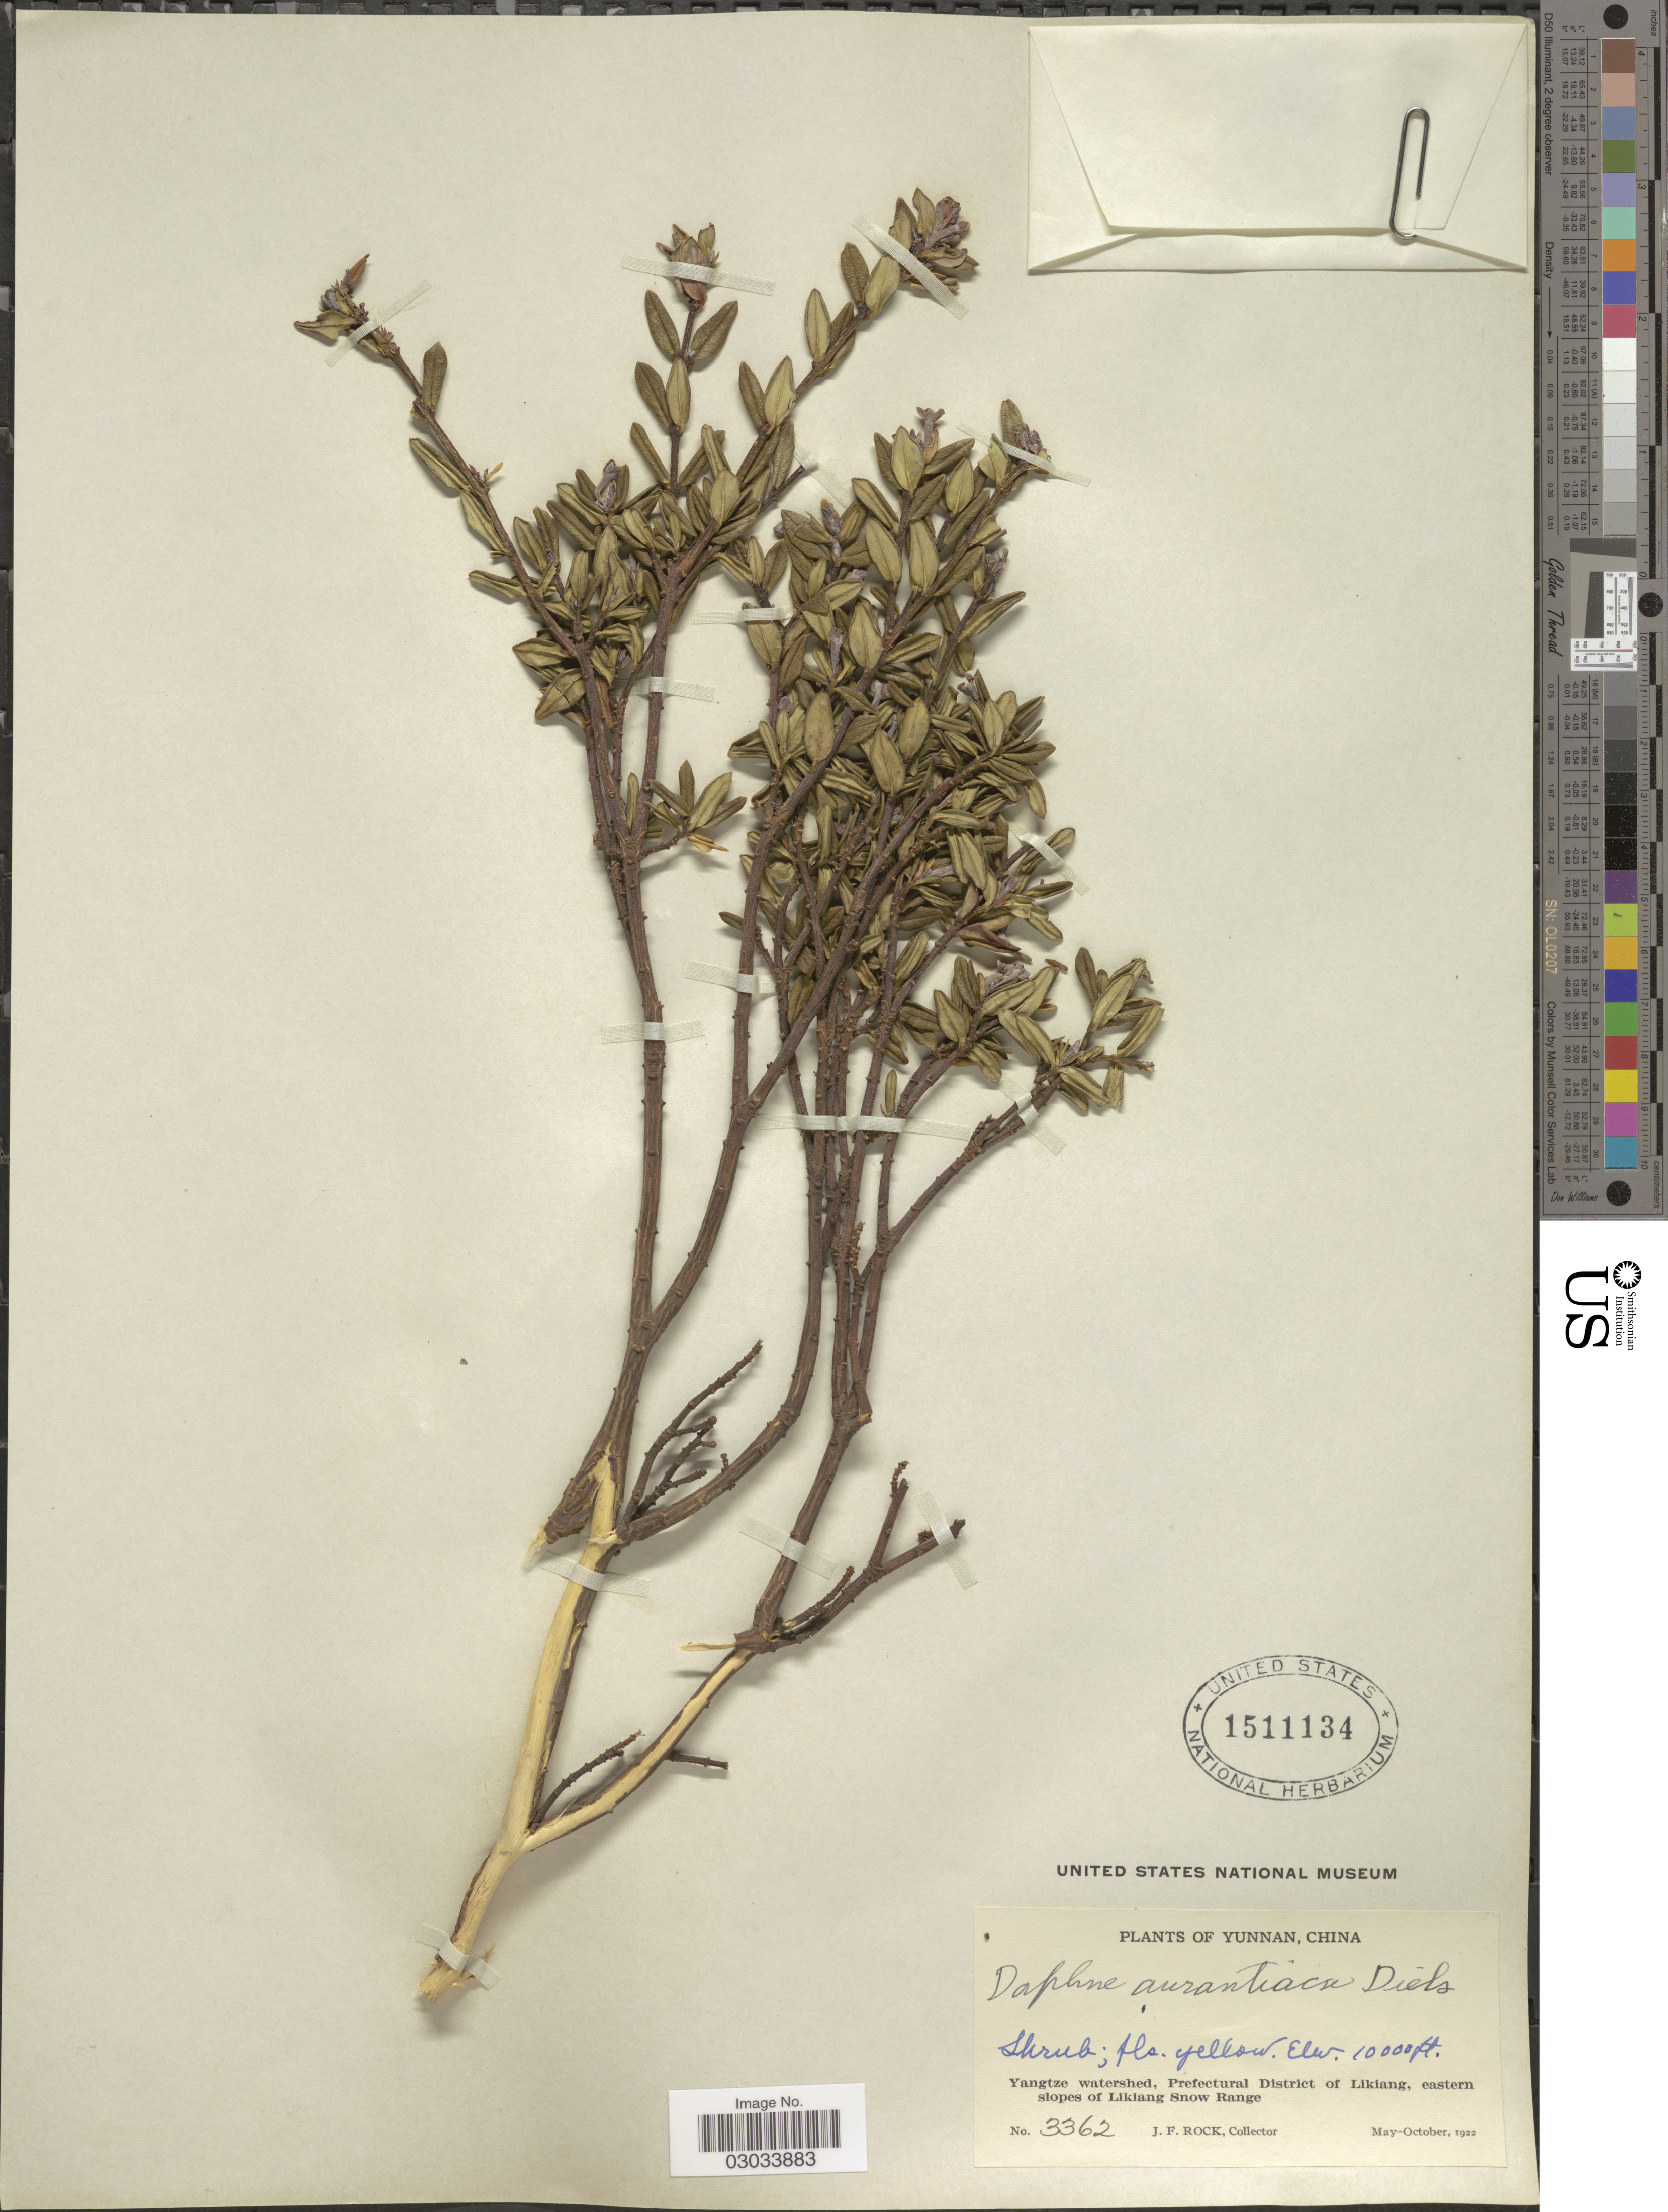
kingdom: Plantae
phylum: Tracheophyta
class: Magnoliopsida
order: Malvales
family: Thymelaeaceae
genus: Daphne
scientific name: Daphne aurantiaca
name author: Diels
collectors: J. Rock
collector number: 3362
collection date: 1922-05/1922-10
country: China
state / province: Yunnan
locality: Yangtze watershed, Prefectural District of Likiang, eastern slopes of Likiang Snow Range.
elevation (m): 3048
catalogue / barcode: US 1511134